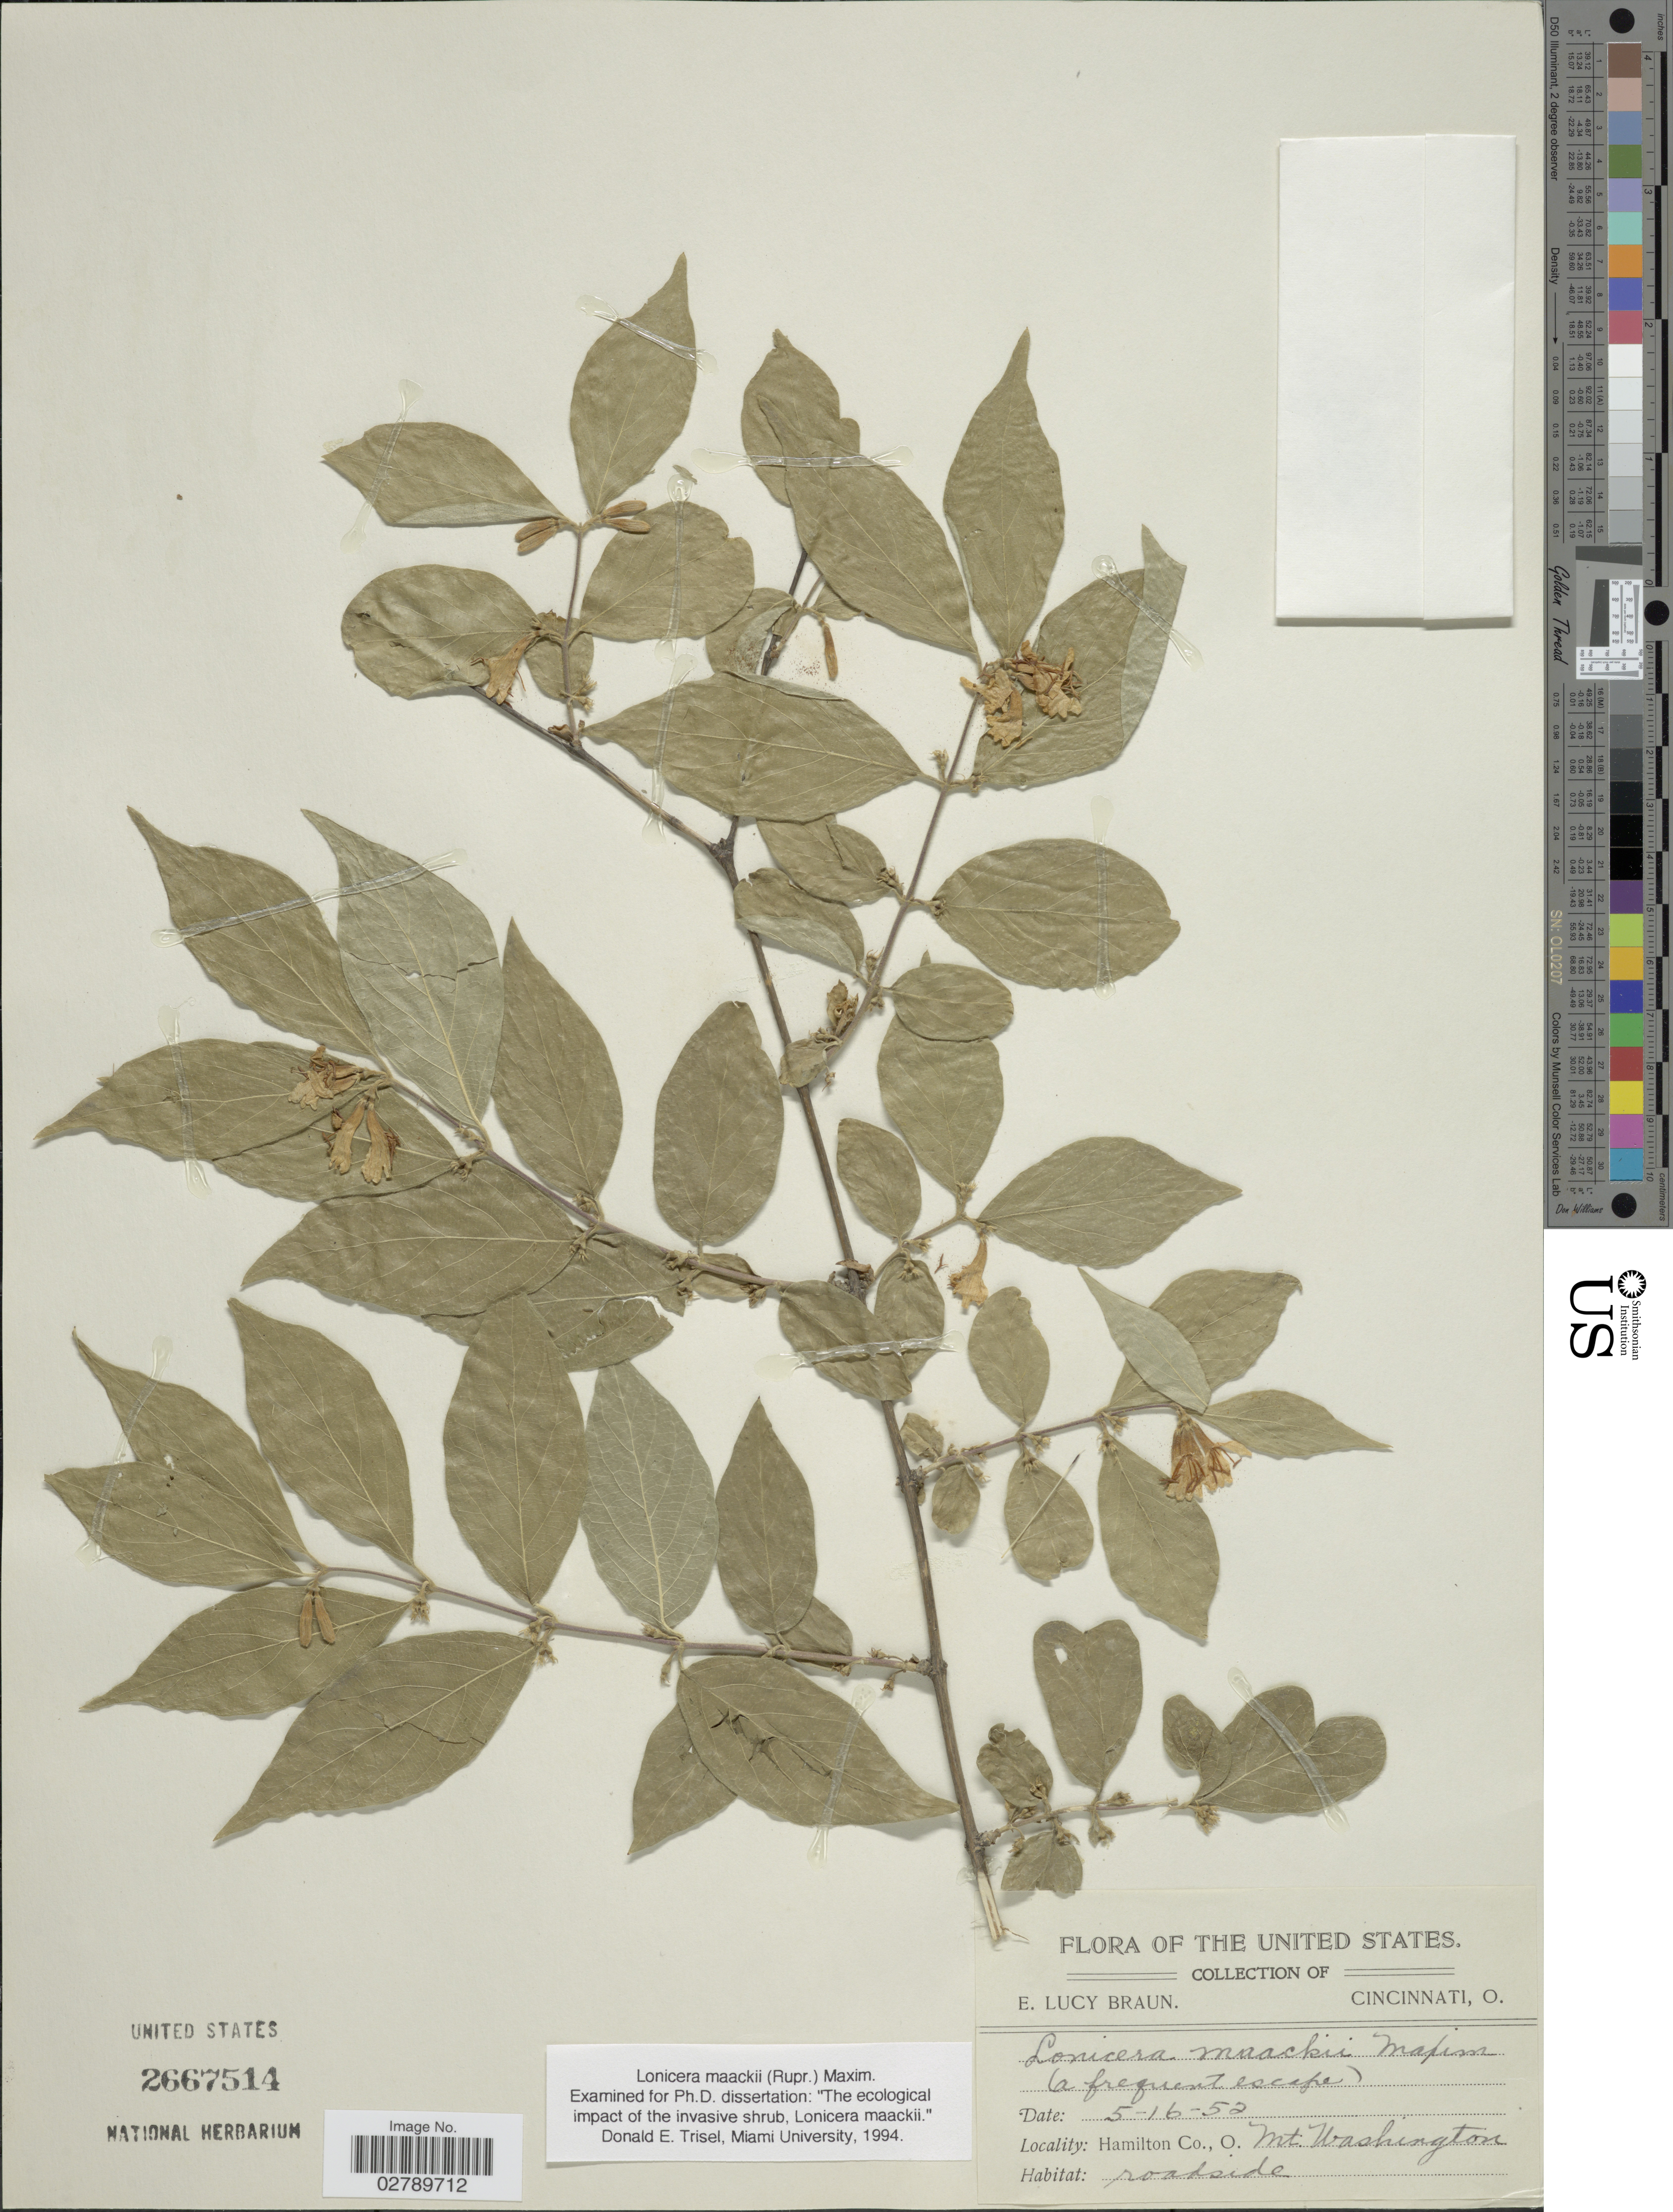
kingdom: Plantae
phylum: Tracheophyta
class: Magnoliopsida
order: Dipsacales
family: Caprifoliaceae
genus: Lonicera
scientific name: Lonicera maackii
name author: (Rupr.) Maxim.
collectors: E. L. Braun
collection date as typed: Transcribed d/m/y: 16/5/52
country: United States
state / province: Ohio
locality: Hamilton Co., O. Mt. Washington.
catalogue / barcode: US 2667514